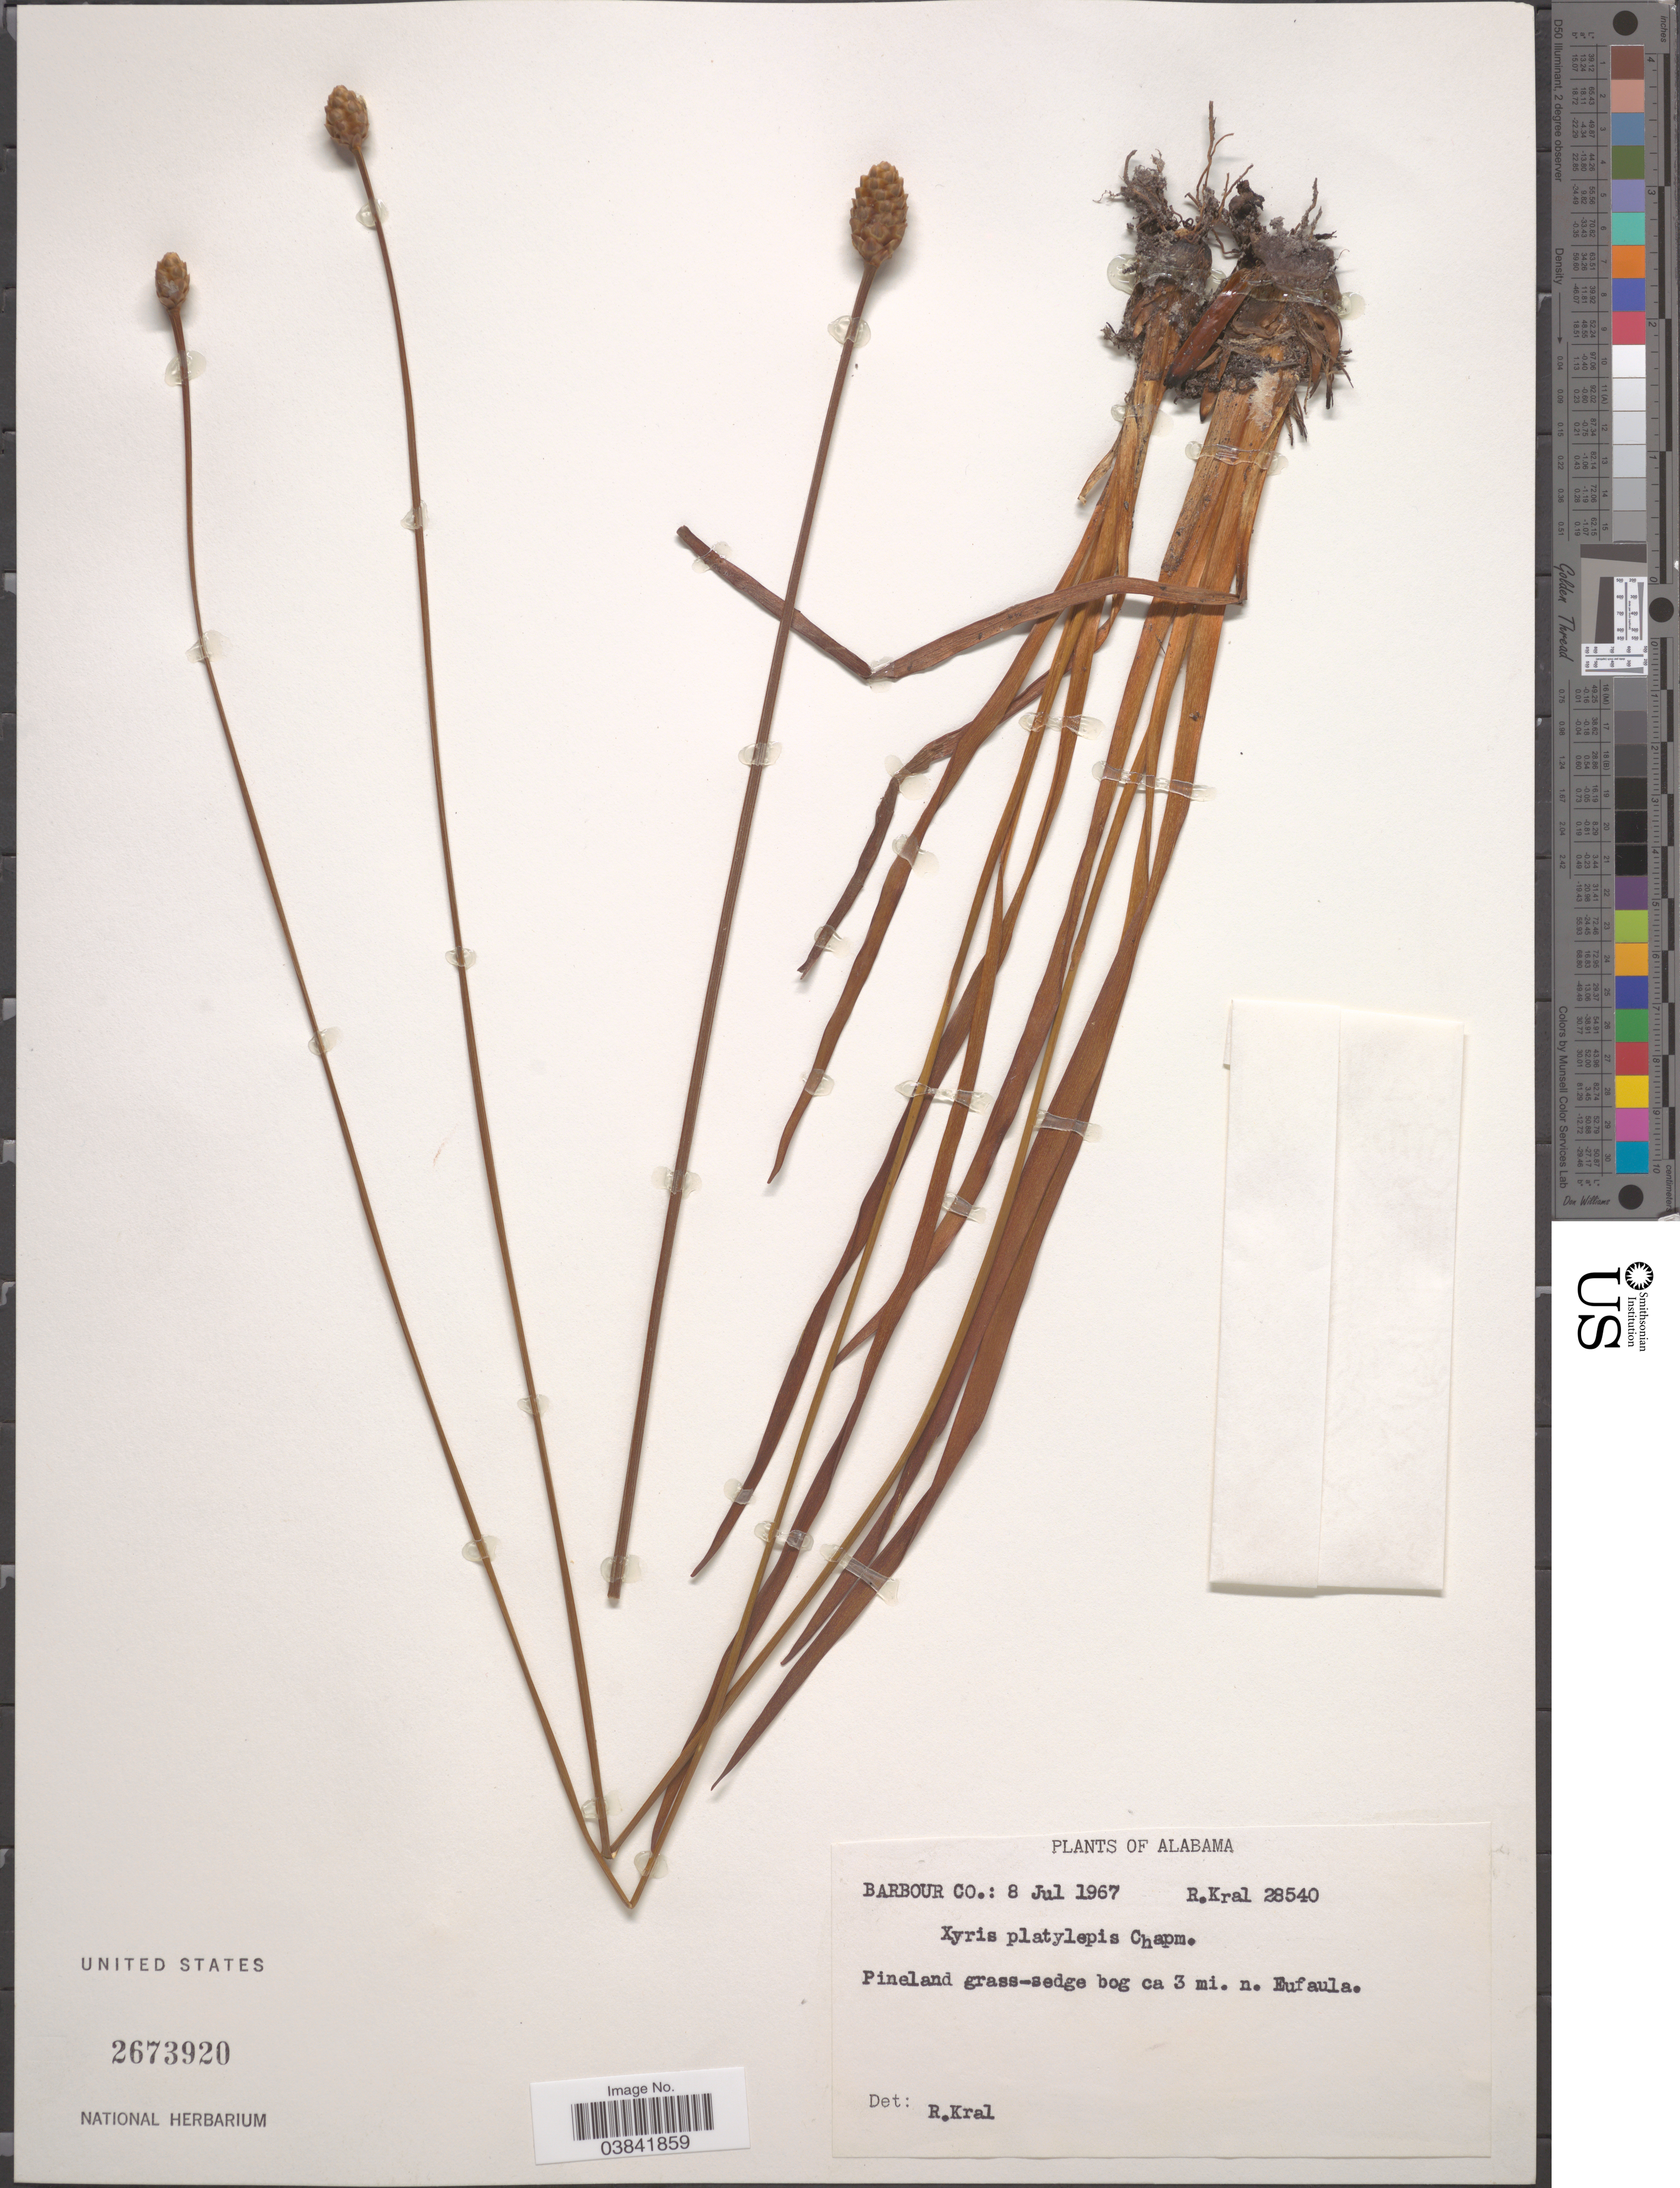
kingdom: Plantae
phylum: Tracheophyta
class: Liliopsida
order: Poales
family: Xyridaceae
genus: Xyris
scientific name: Xyris platylepis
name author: Chapm.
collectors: R. Kral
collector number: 28540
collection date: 1967-07-08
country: United States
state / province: Alabama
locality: Barbour Co.: Pineland grass-sedge bog ca 3 mi. n. Eufaula.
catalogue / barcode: US 2673920